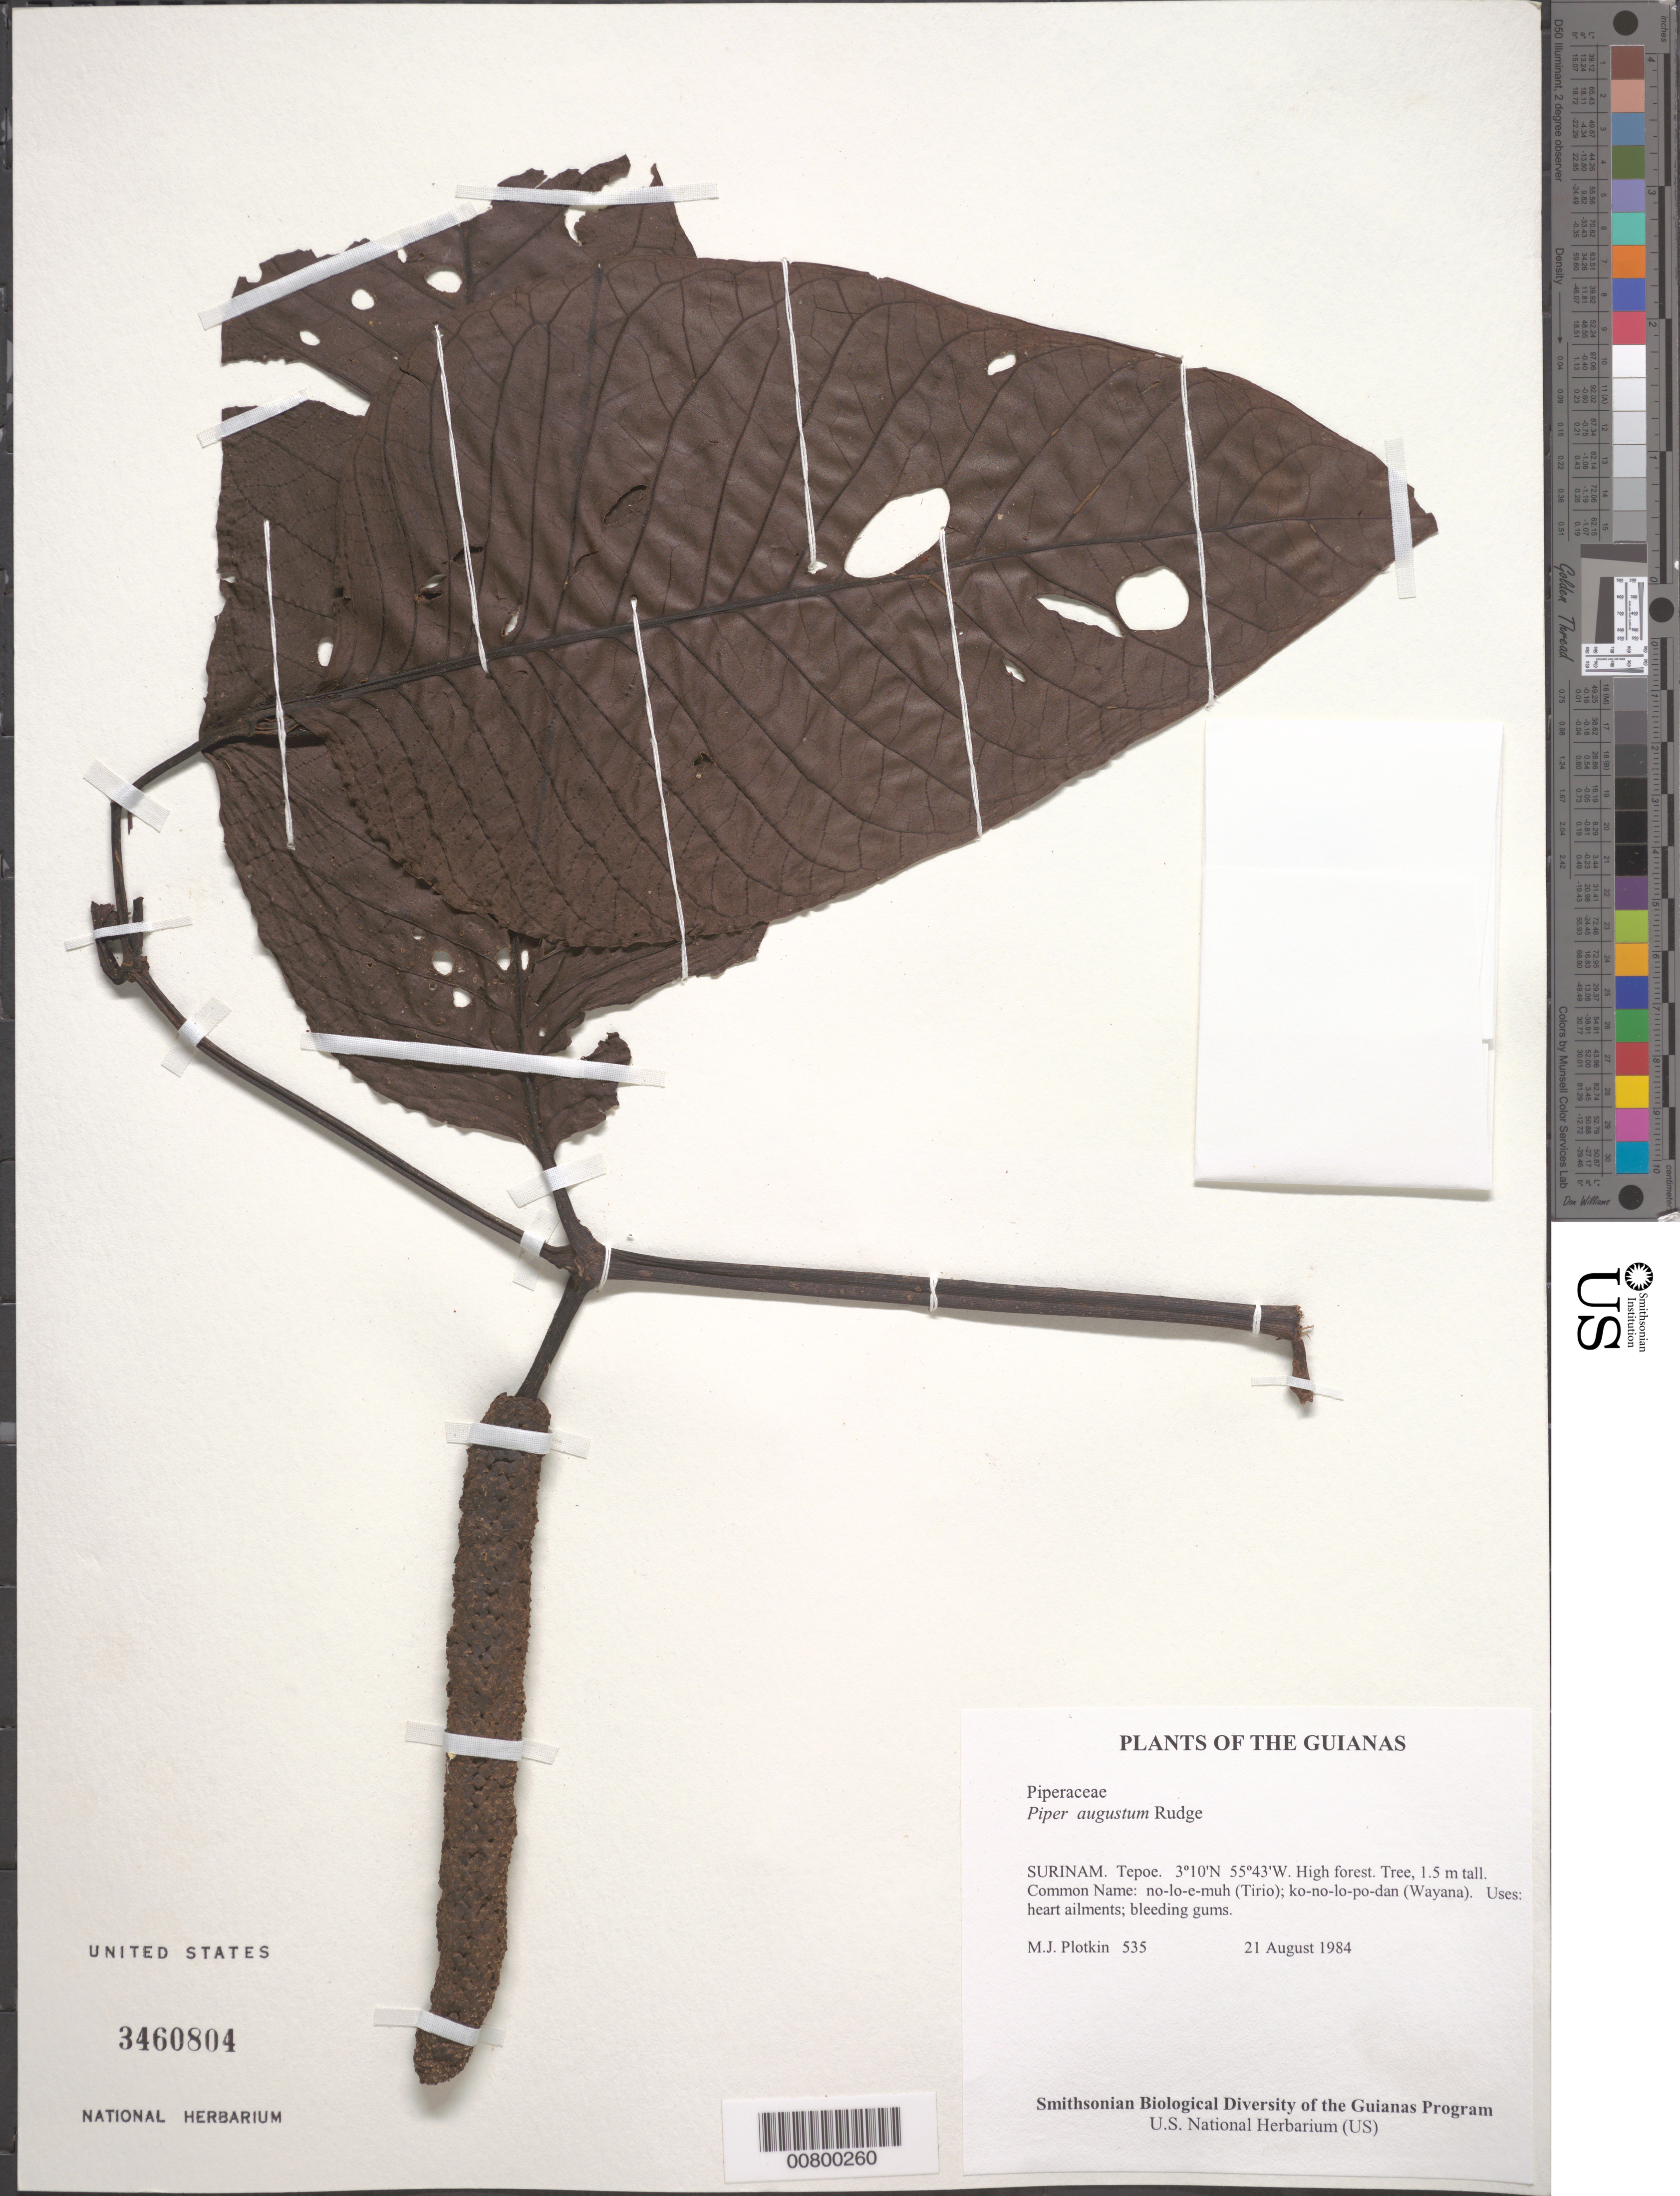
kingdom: Plantae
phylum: Tracheophyta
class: Magnoliopsida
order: Piperales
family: Piperaceae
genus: Piper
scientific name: Piper augustum var. augustum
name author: Rudge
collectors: M. Plotkin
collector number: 535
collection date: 1984-08-21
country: Suriname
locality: The Guianas. Tepoe.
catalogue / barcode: US 3460804